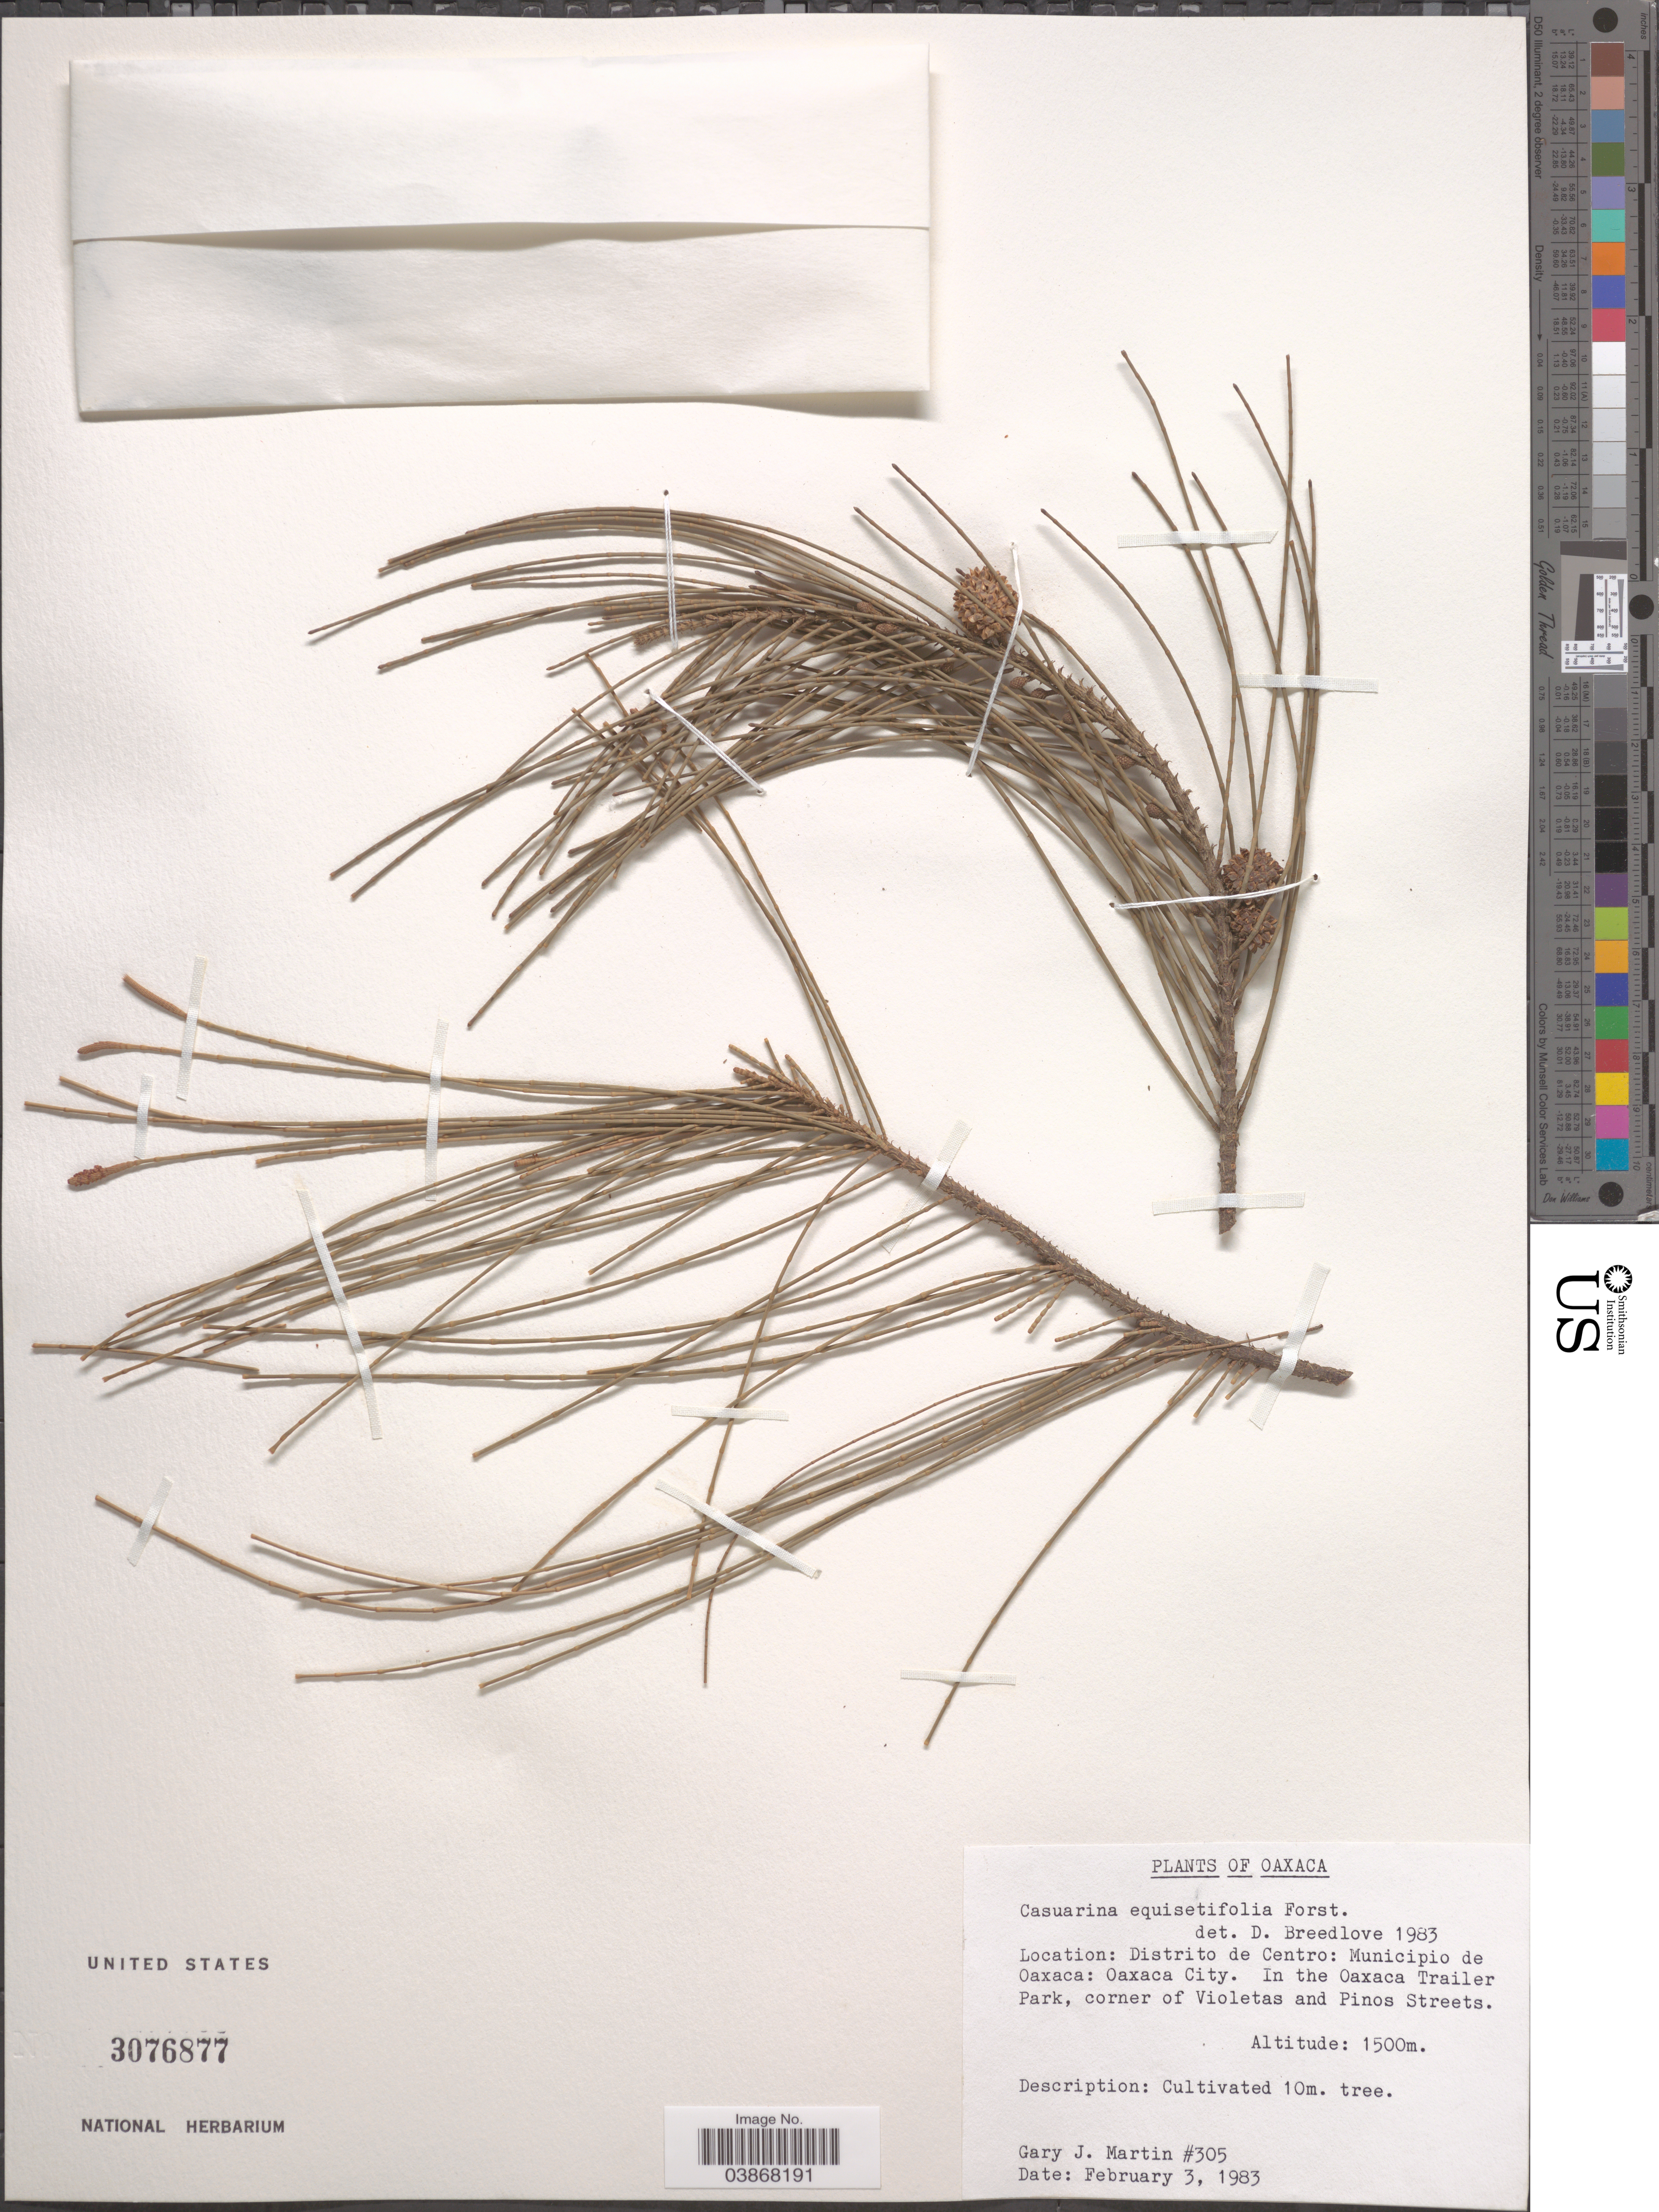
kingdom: Plantae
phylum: Tracheophyta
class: Magnoliopsida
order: Fagales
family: Casuarinaceae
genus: Casuarina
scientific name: Casuarina equisetifolia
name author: L.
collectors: G. J. Martin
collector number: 305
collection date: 1983-02-03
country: Mexico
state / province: Oaxaca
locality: Distrito de Centro: Municipio de Oaxaca: Oaxaca City. In the Oaxaca Trailer Park, corner of Violetas and Pinos Streets.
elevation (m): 1500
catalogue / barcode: US 3076877